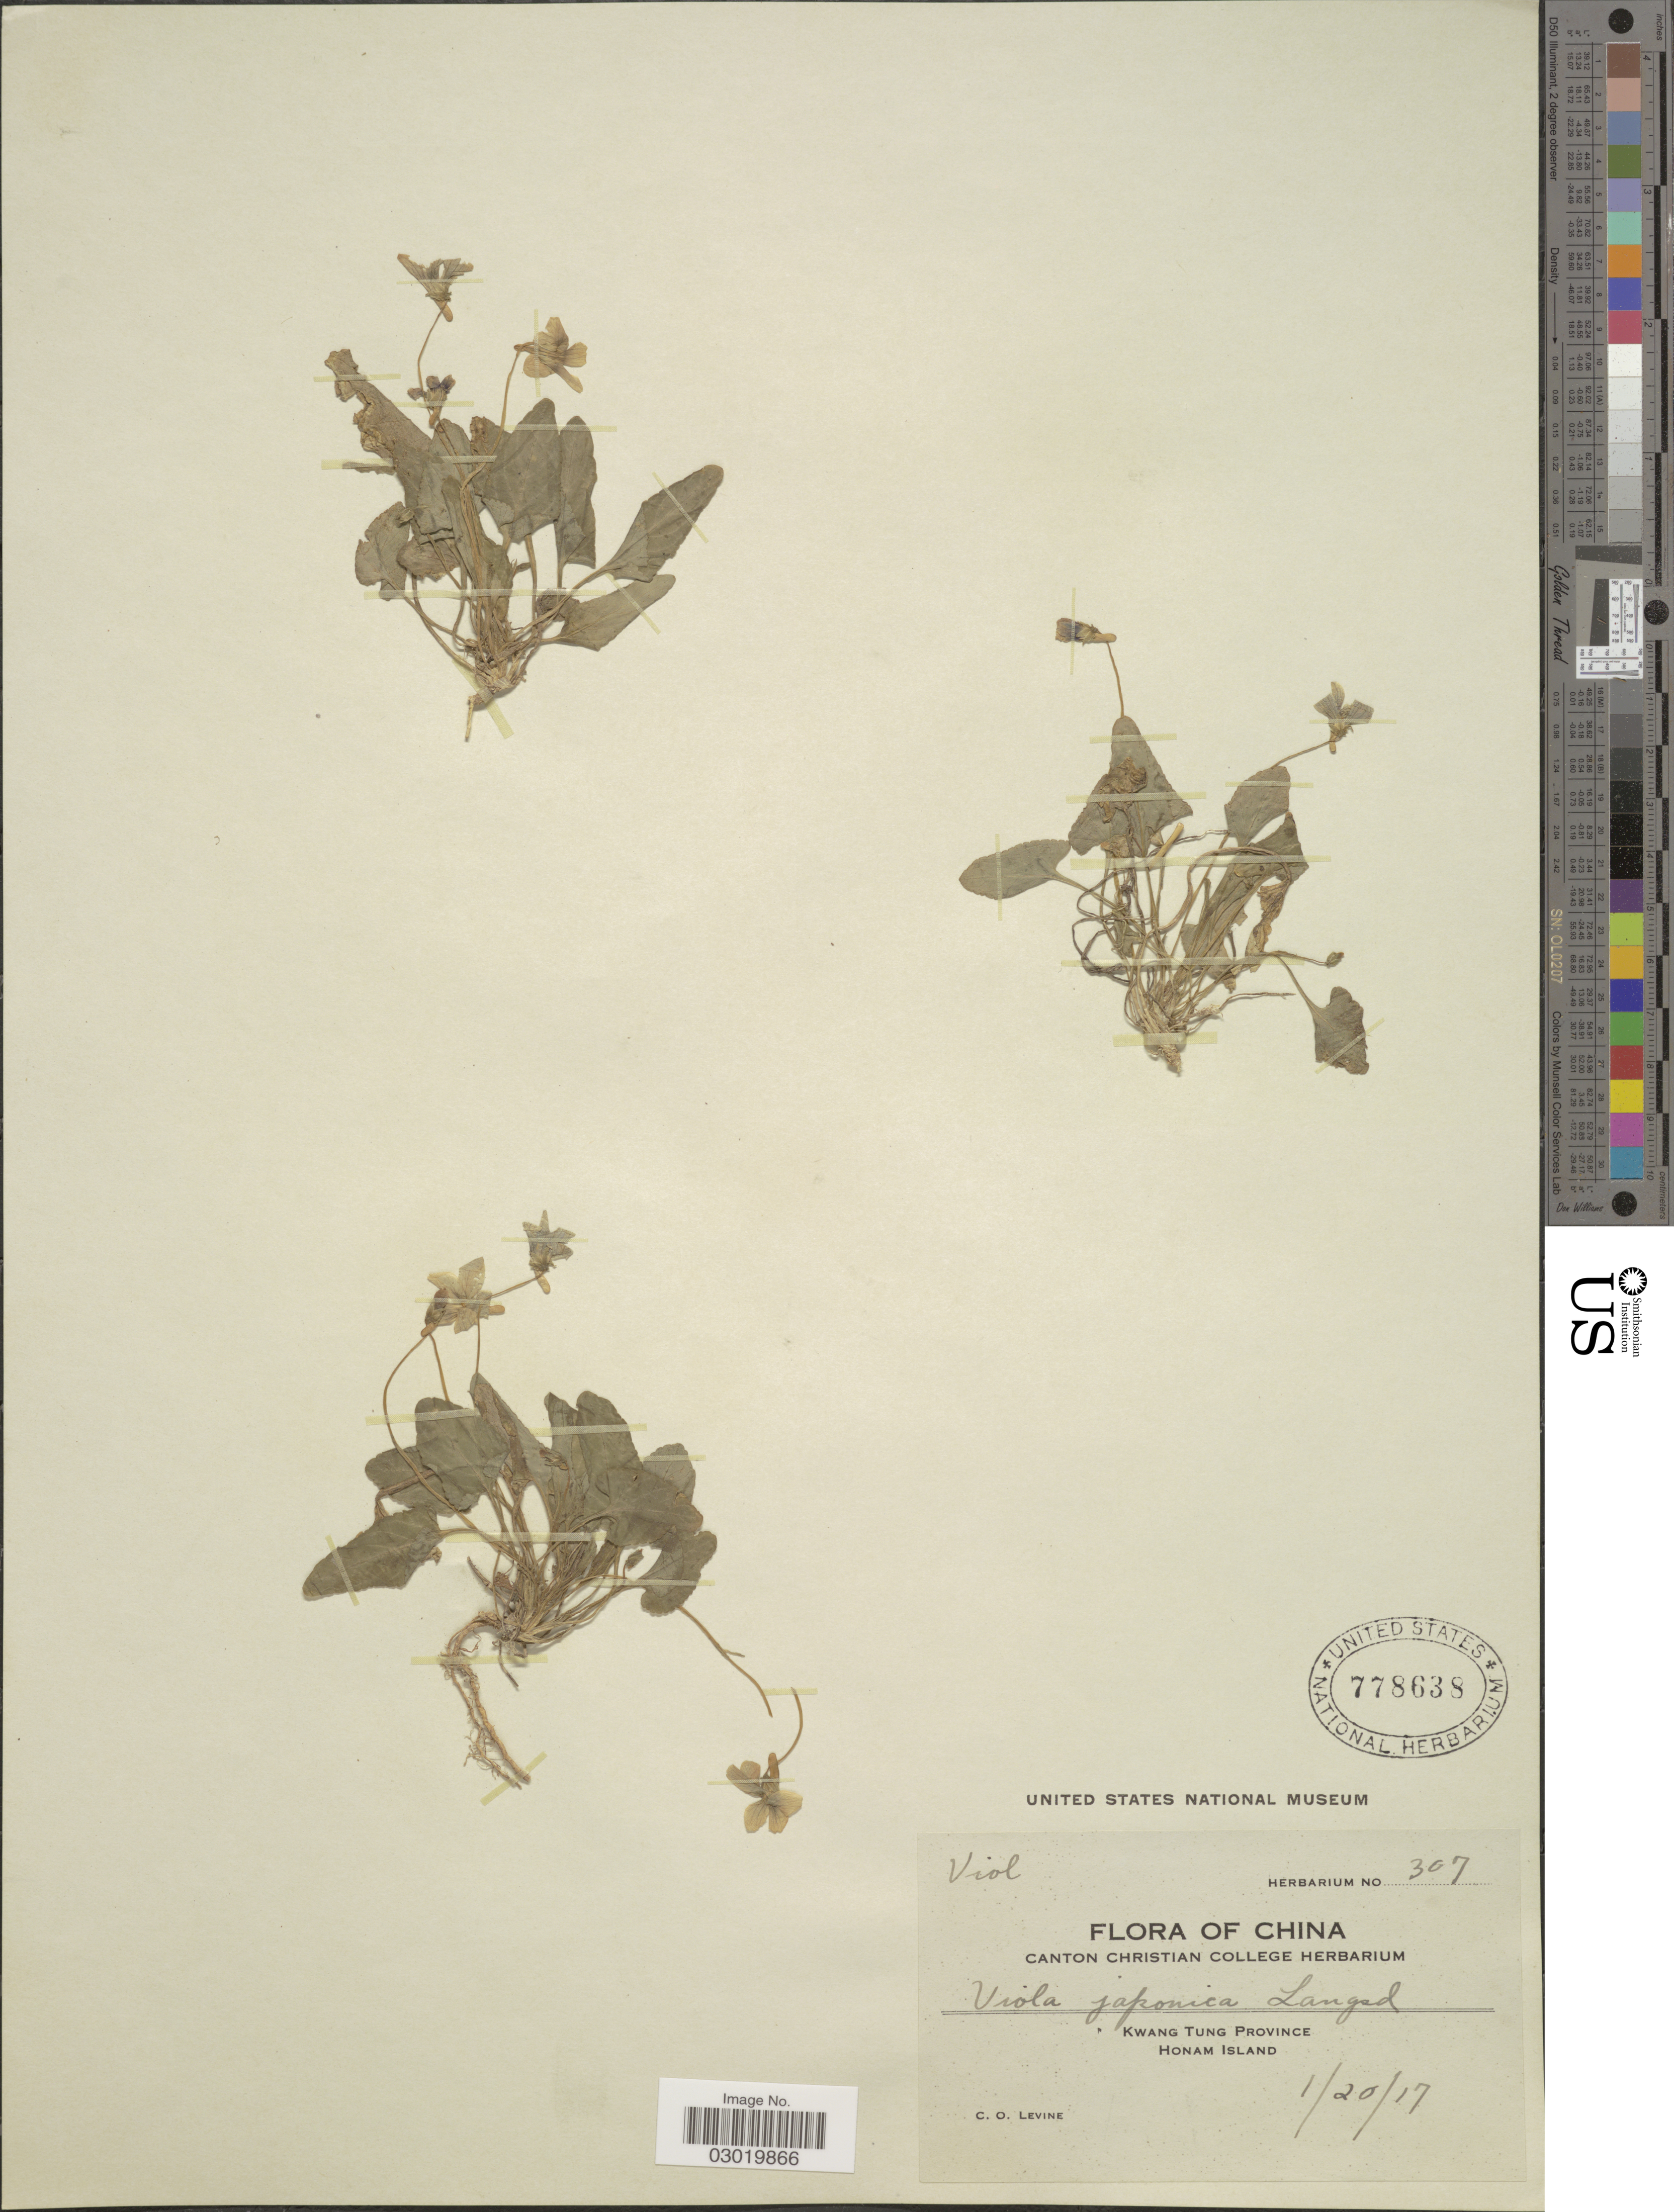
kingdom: Plantae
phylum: Tracheophyta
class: Magnoliopsida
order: Malpighiales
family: Violaceae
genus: Viola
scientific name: Viola japonica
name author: Langsd. ex DC.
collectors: C. O. Levine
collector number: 307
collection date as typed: Transcribed d/m/y: 20/1/17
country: China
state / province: Guangdong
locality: Kwang Tung Province. Honam Island.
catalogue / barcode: US 778638